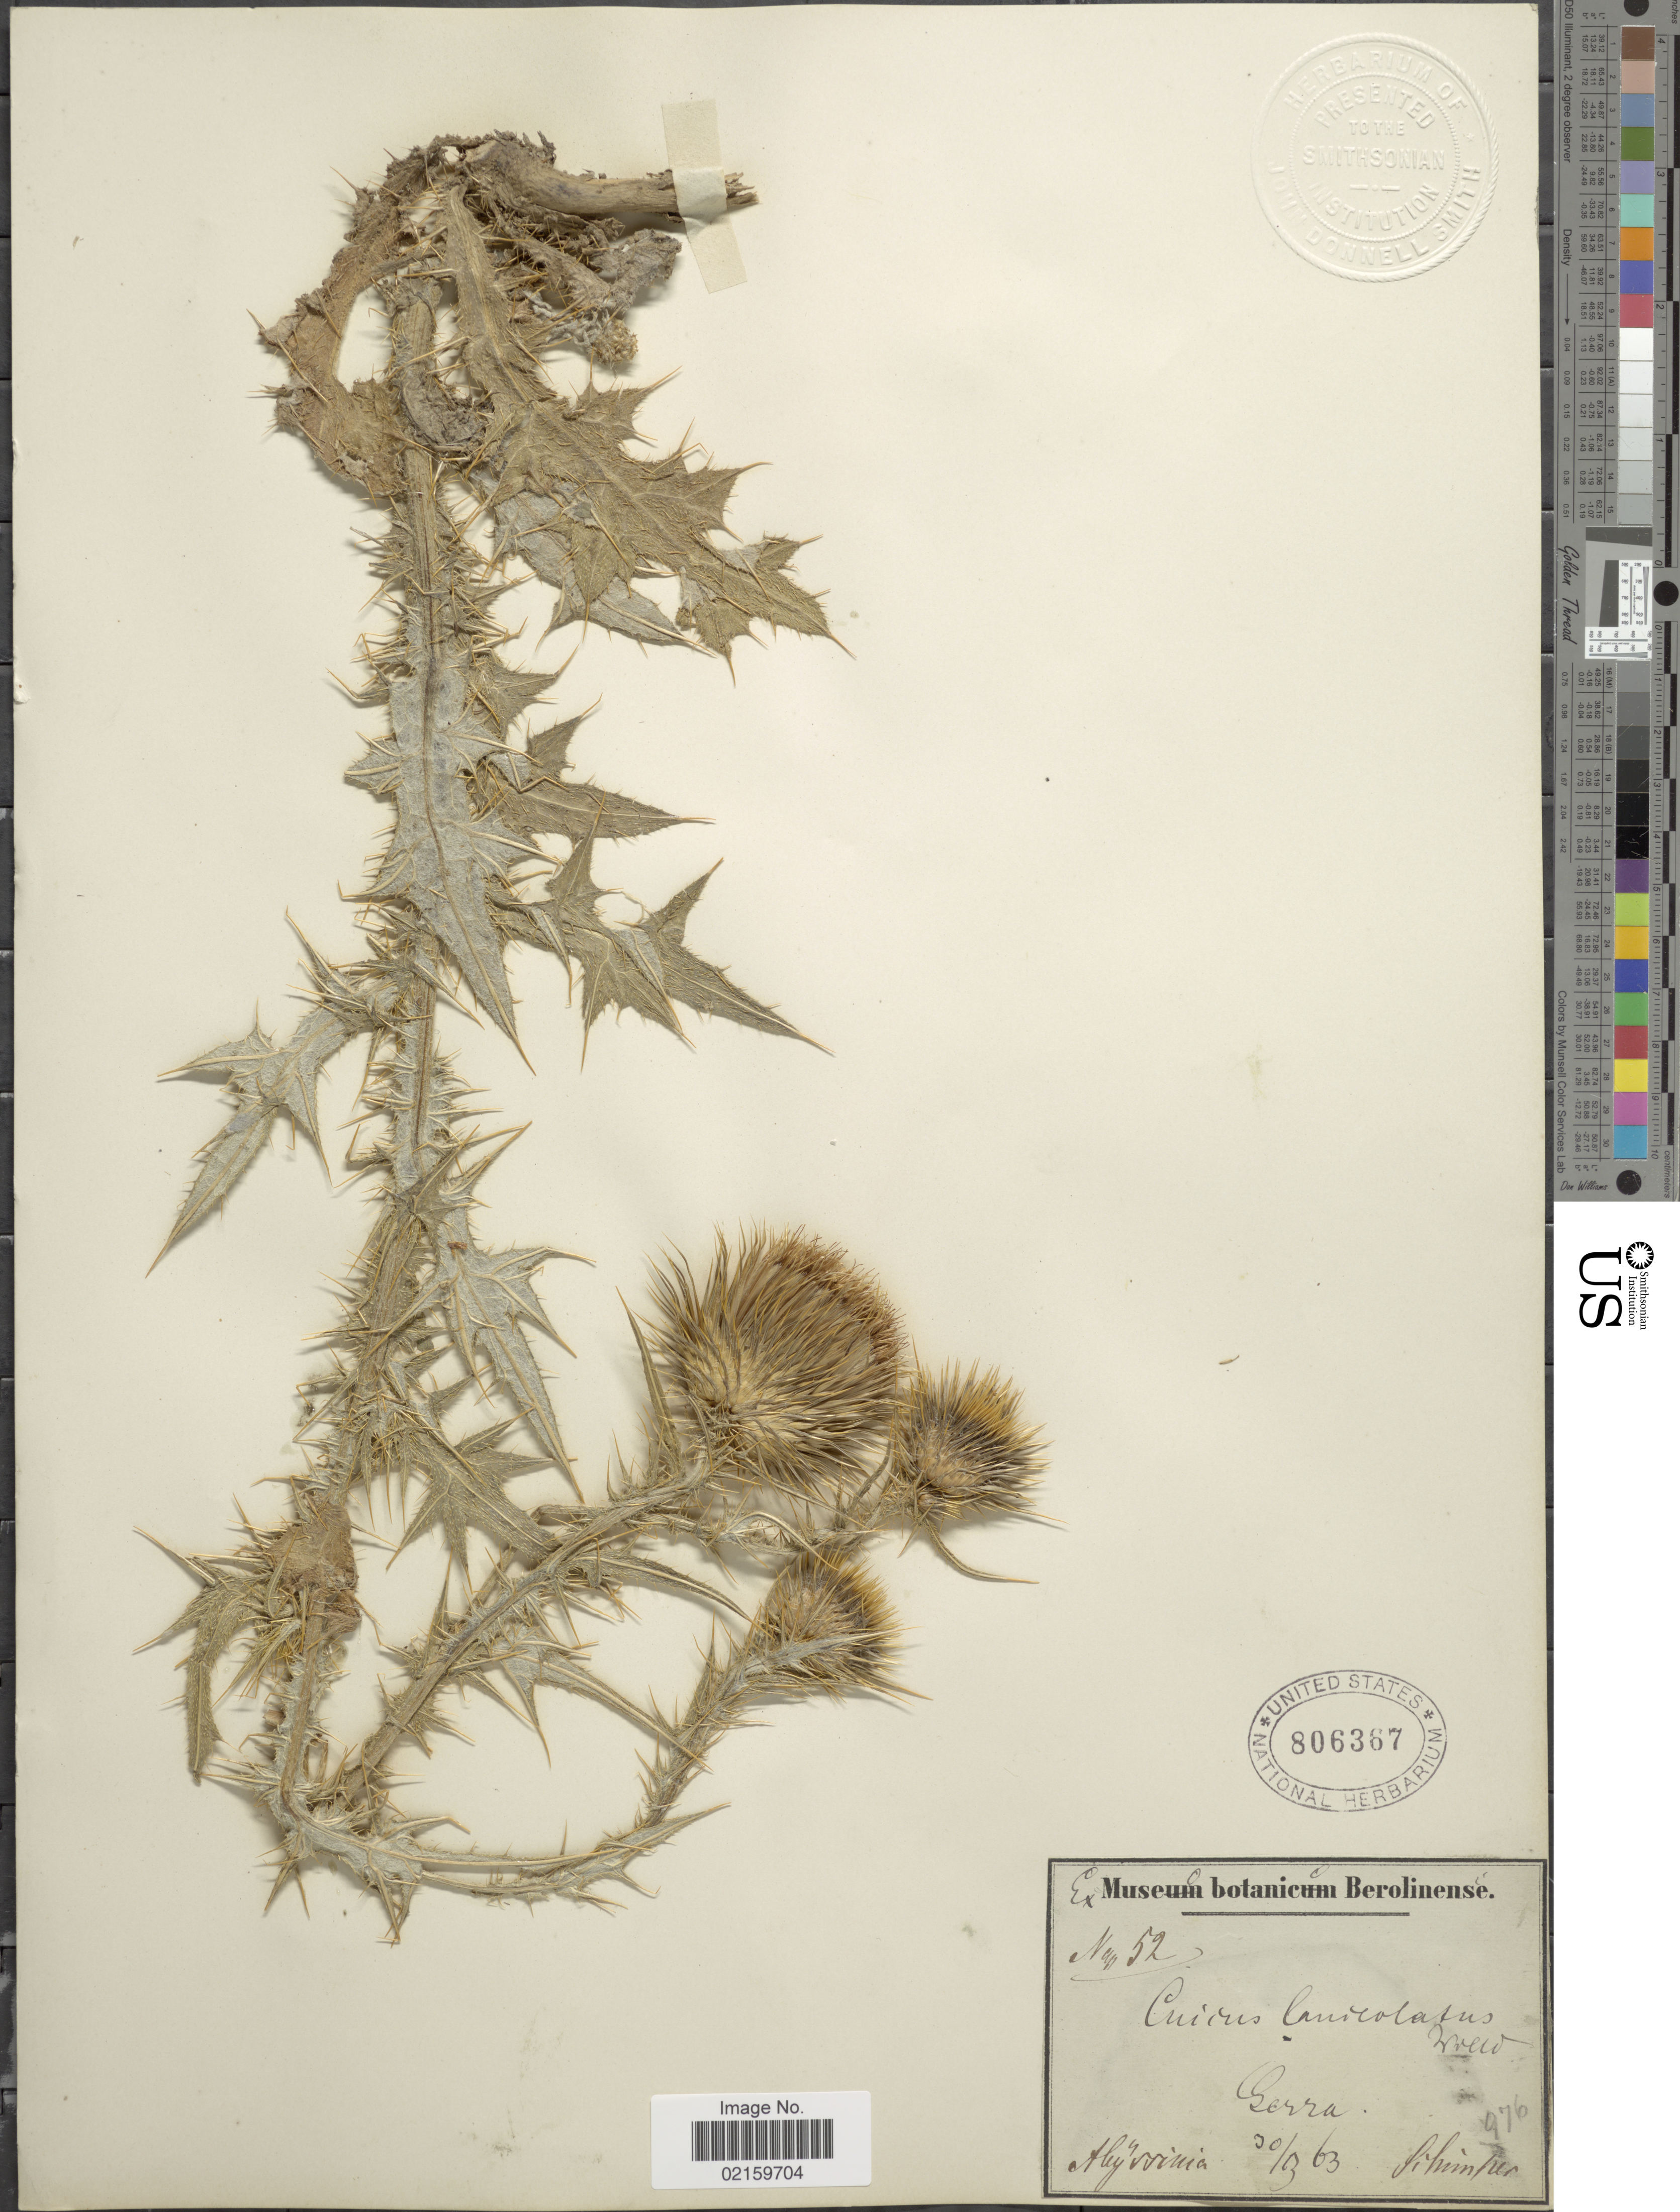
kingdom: Plantae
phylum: Tracheophyta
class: Magnoliopsida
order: Asterales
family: Asteraceae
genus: Cirsium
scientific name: Cirsium lanceolatum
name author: (L.) Hill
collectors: -. Schimper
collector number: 52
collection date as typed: Transcribed d/m/y: 30/3/63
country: Eritrea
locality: Abysonnia, Serra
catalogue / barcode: US 806367